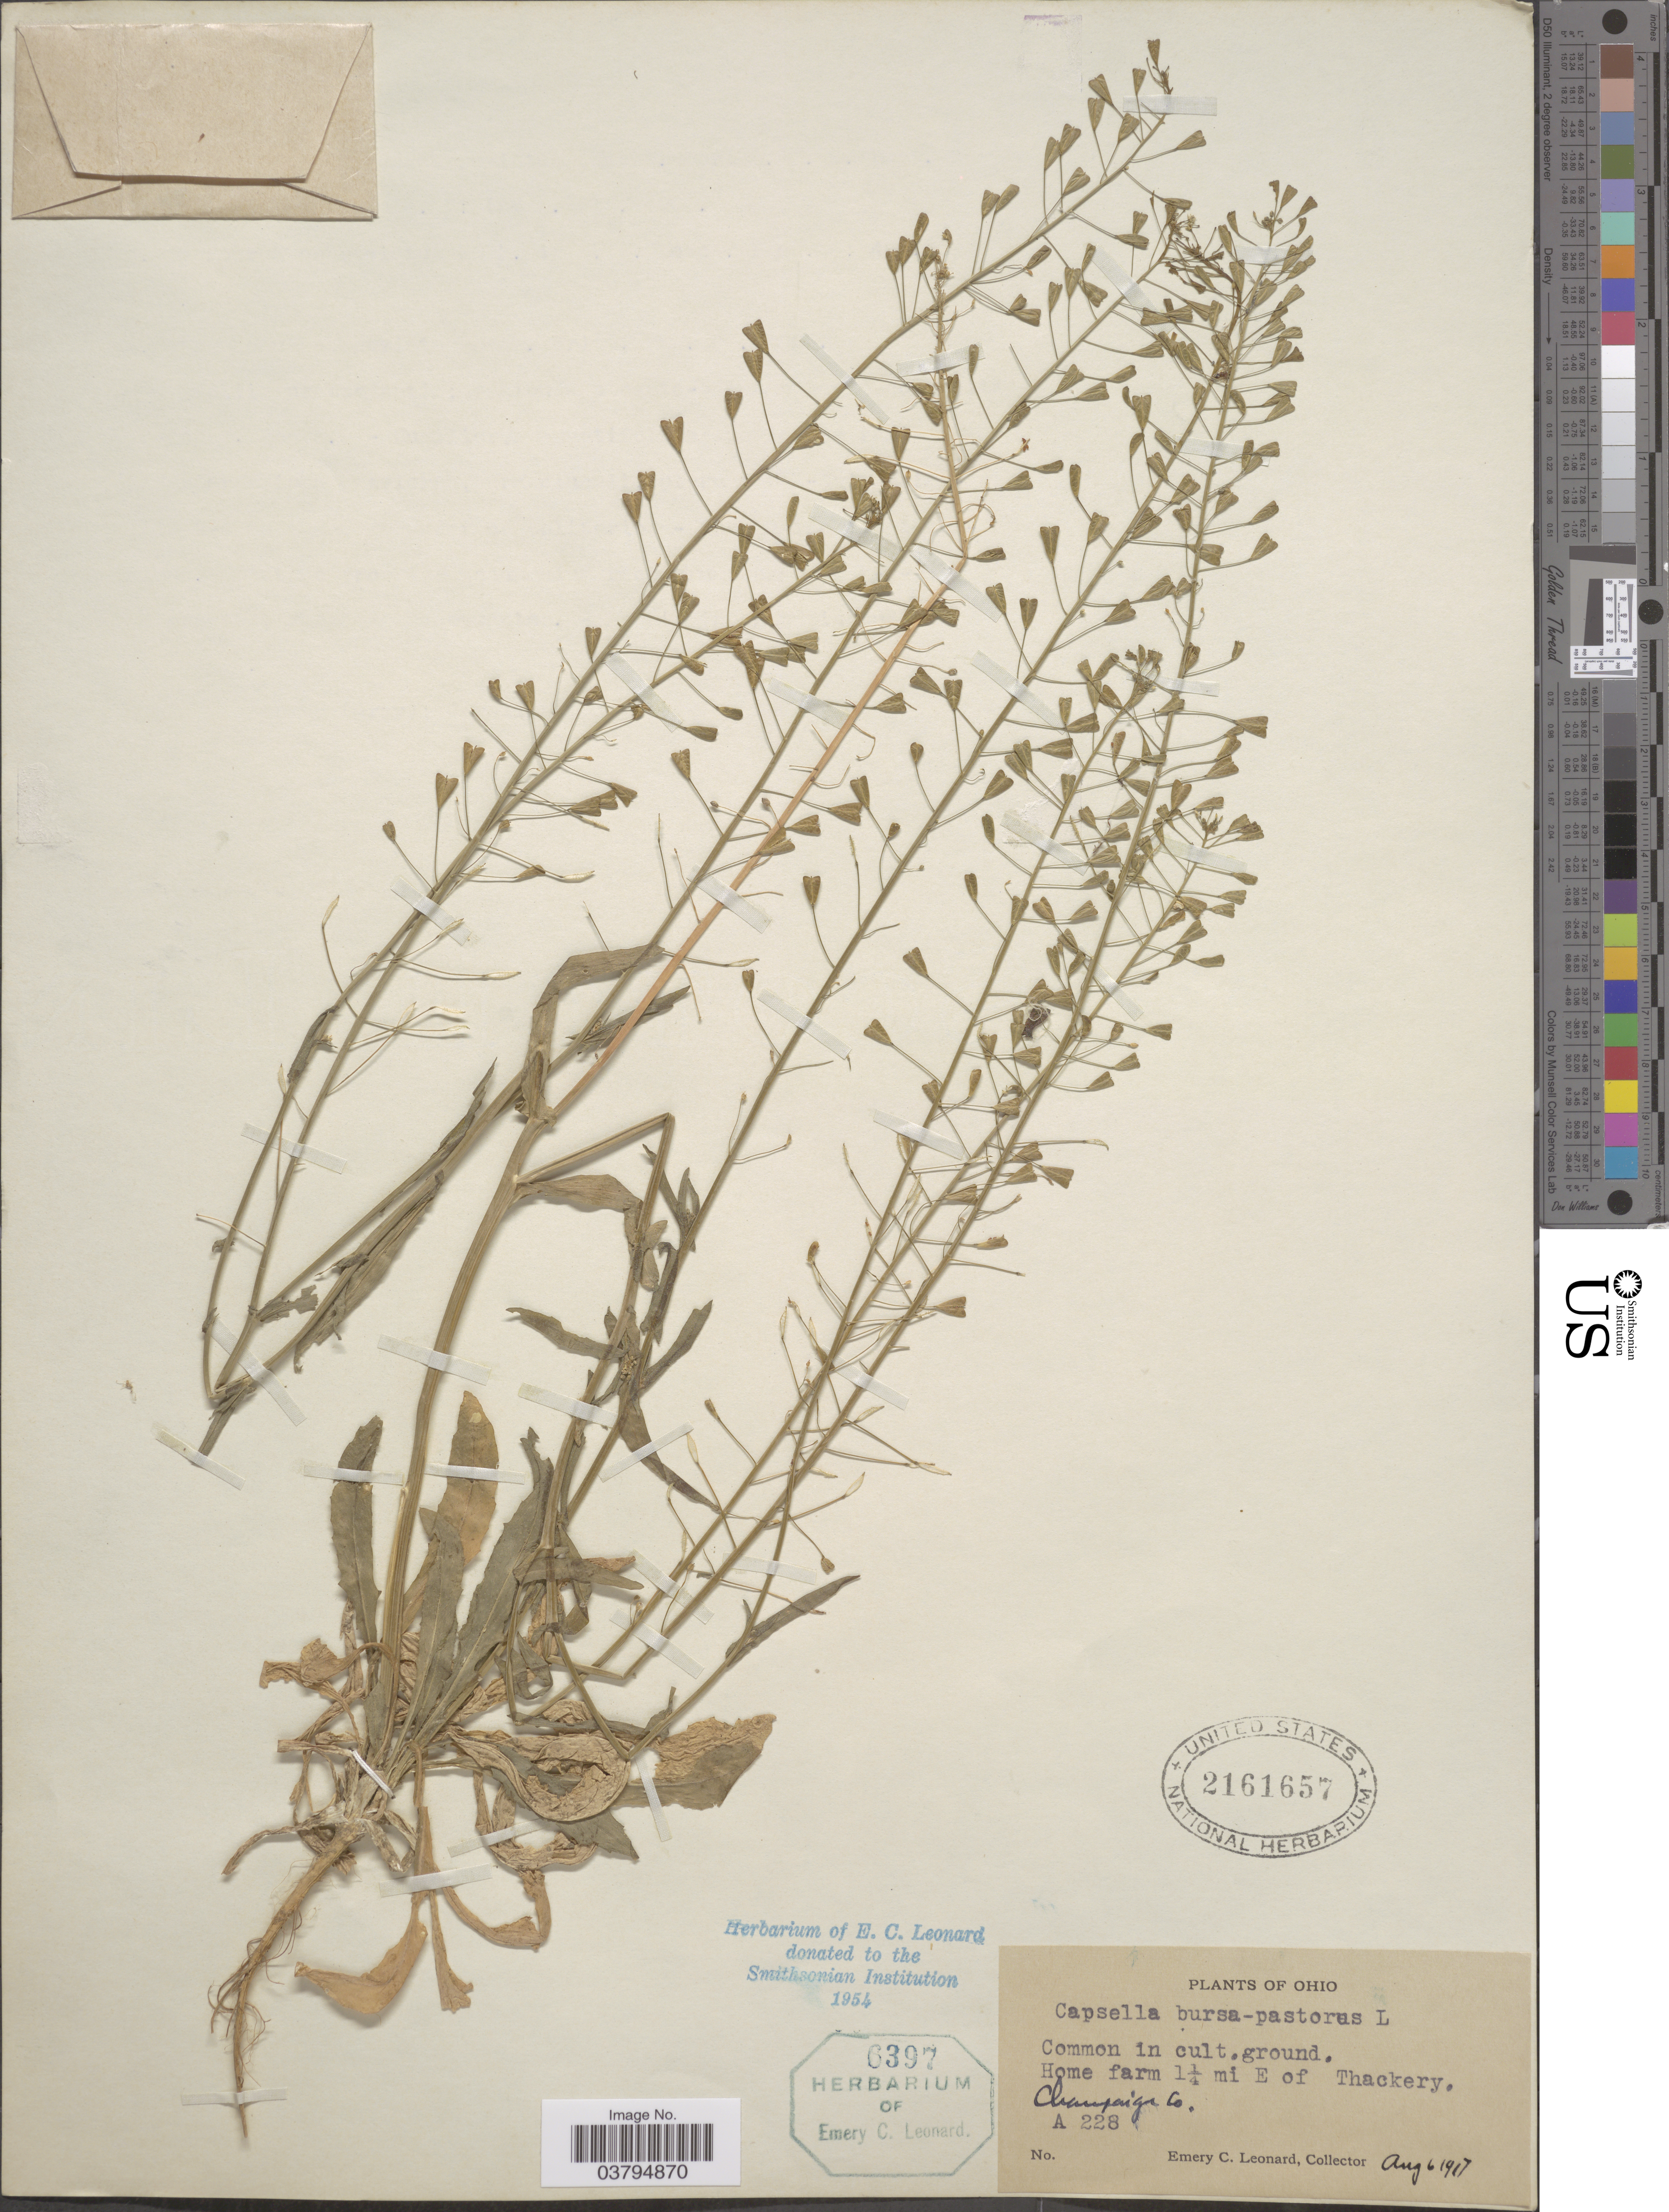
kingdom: Plantae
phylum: Tracheophyta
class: Magnoliopsida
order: Brassicales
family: Brassicaceae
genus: Capsella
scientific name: Capsella bursa-pastoris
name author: (L.) Medik.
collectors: E. C. Leonard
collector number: A228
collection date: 1917-08-06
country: United States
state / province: Ohio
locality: Home farm 1¼ mi E of Thackery. Champaign Co.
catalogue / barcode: US 2161657